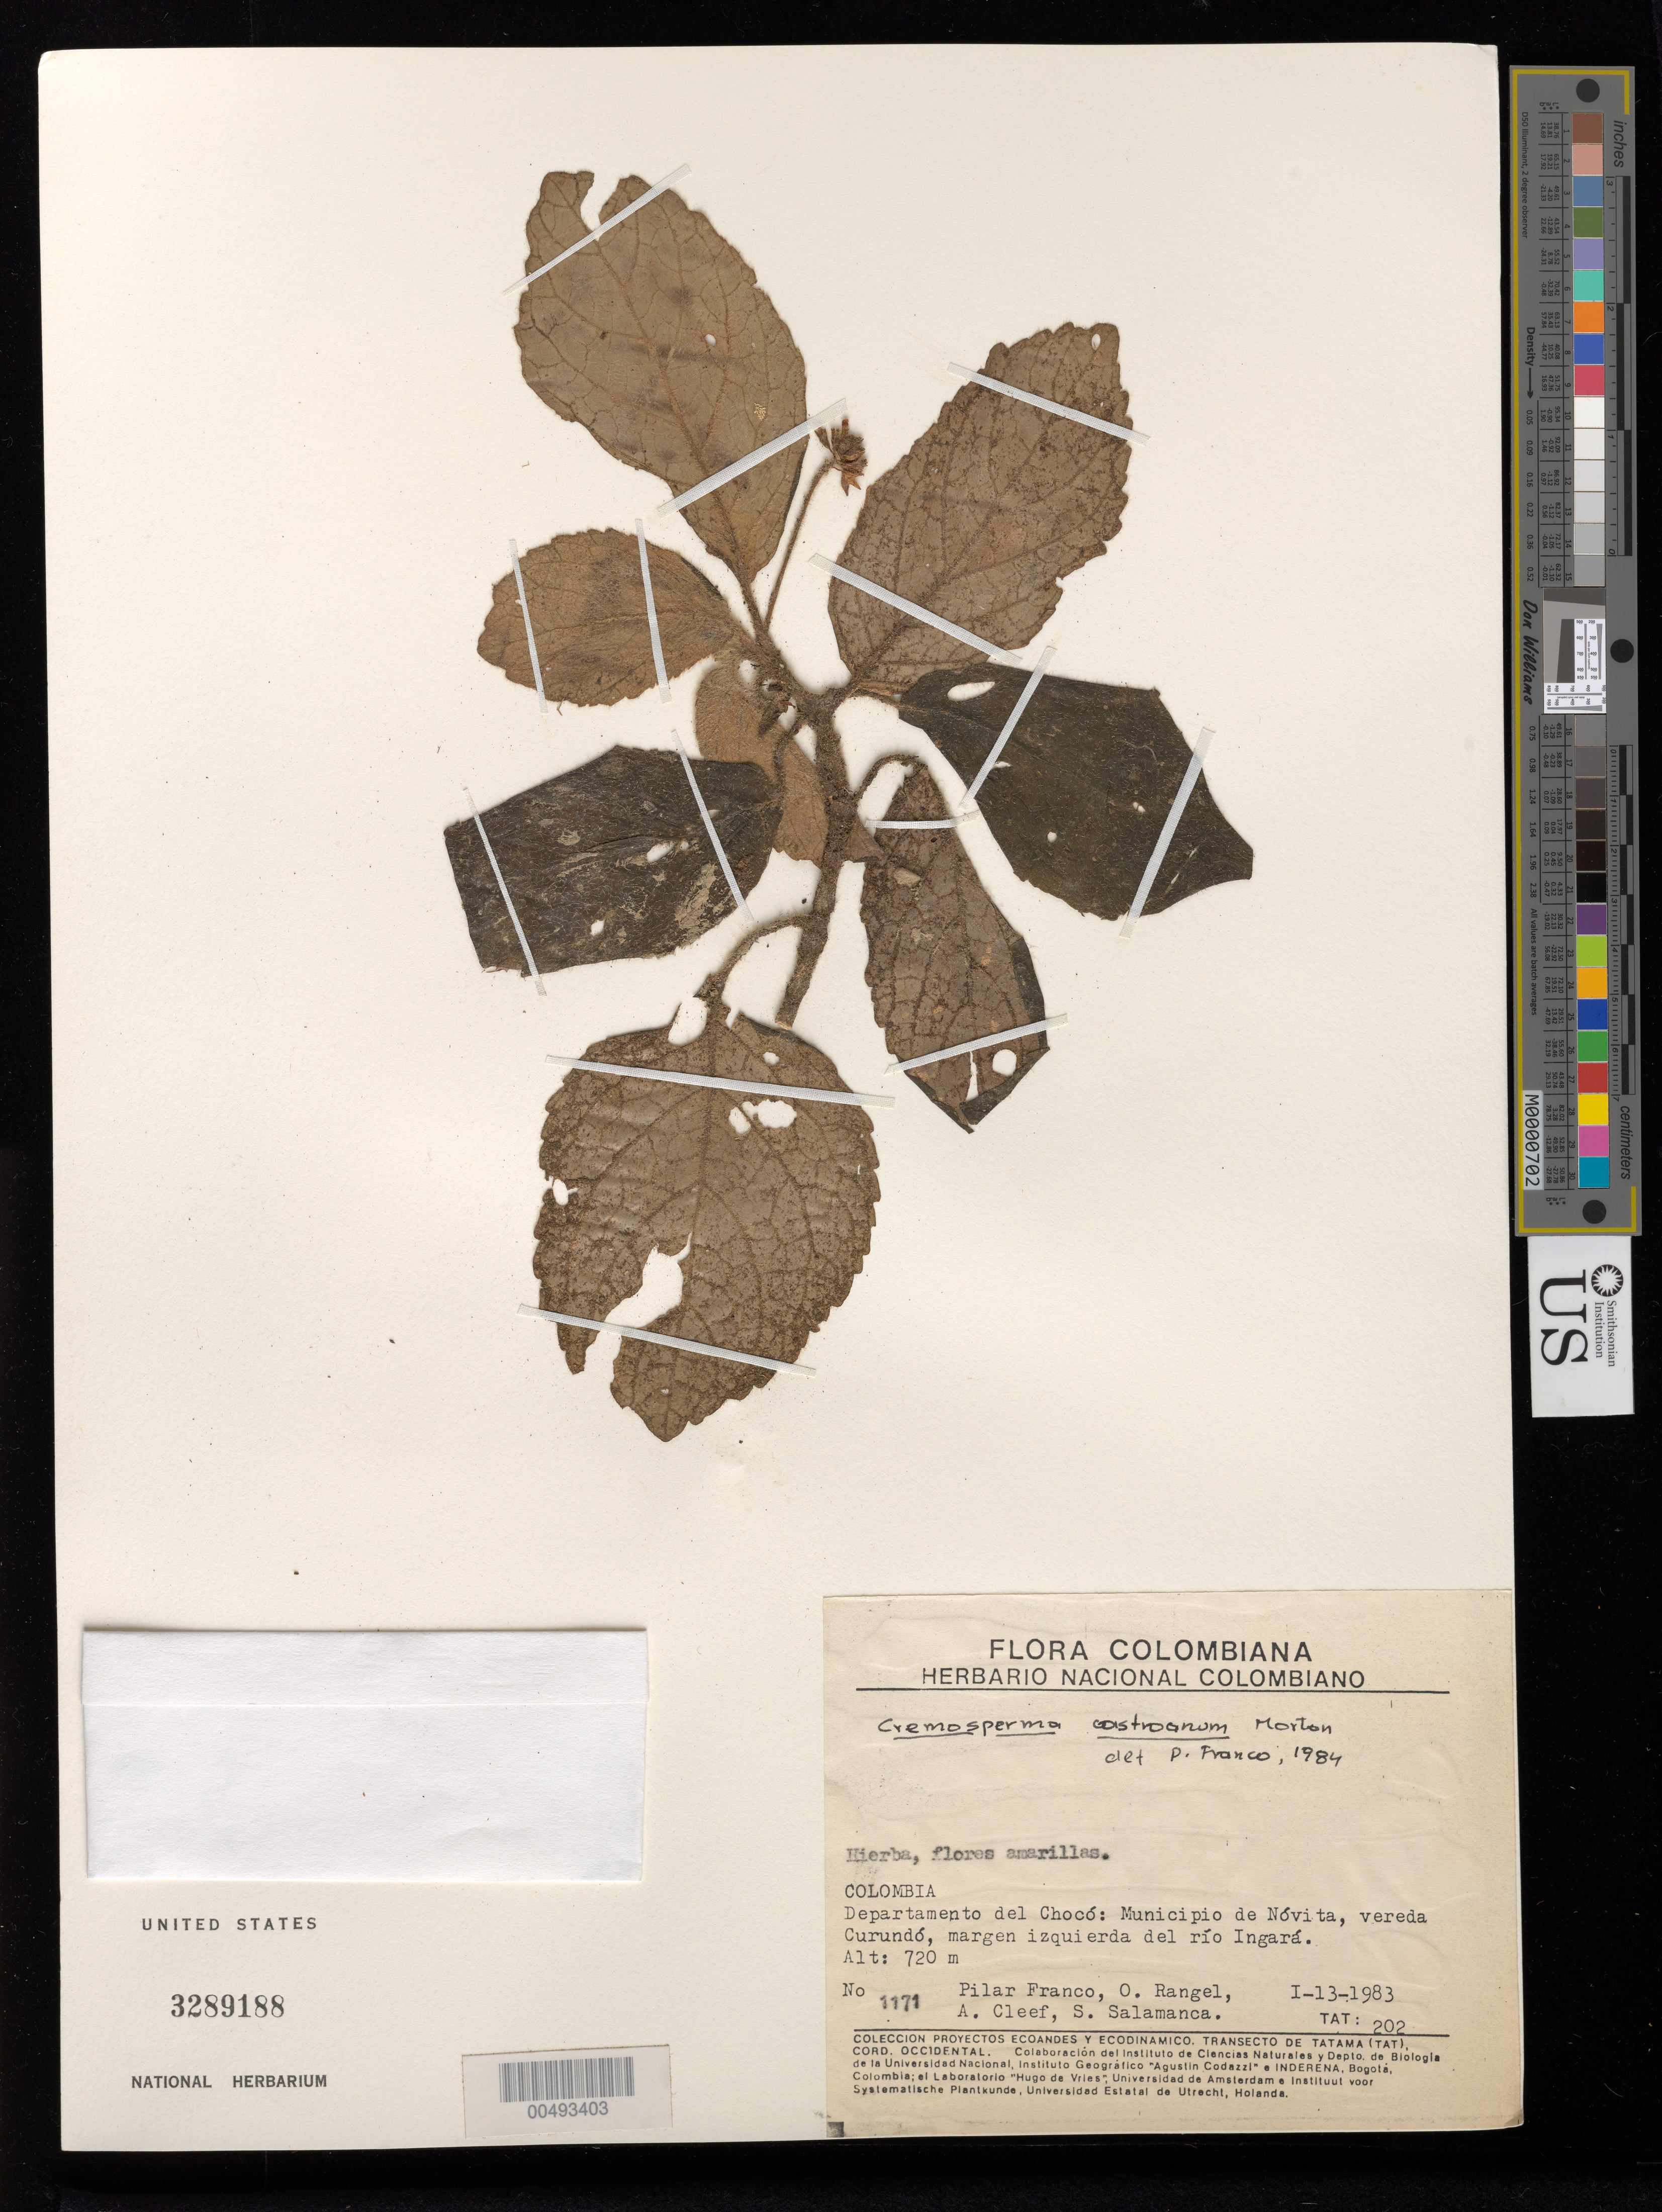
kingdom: Plantae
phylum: Tracheophyta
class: Magnoliopsida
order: Lamiales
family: Gesneriaceae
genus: Cremosperma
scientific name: Cremosperma castroanum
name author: C.V. Morton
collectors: P. Franco Roselli, J. O. Rangel Ch., A. M. Cleef & S. Salamanca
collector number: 1171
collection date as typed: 13 Jan 1983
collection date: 1983-01-13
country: Colombia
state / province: Chocó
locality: Novita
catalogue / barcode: US 3289188